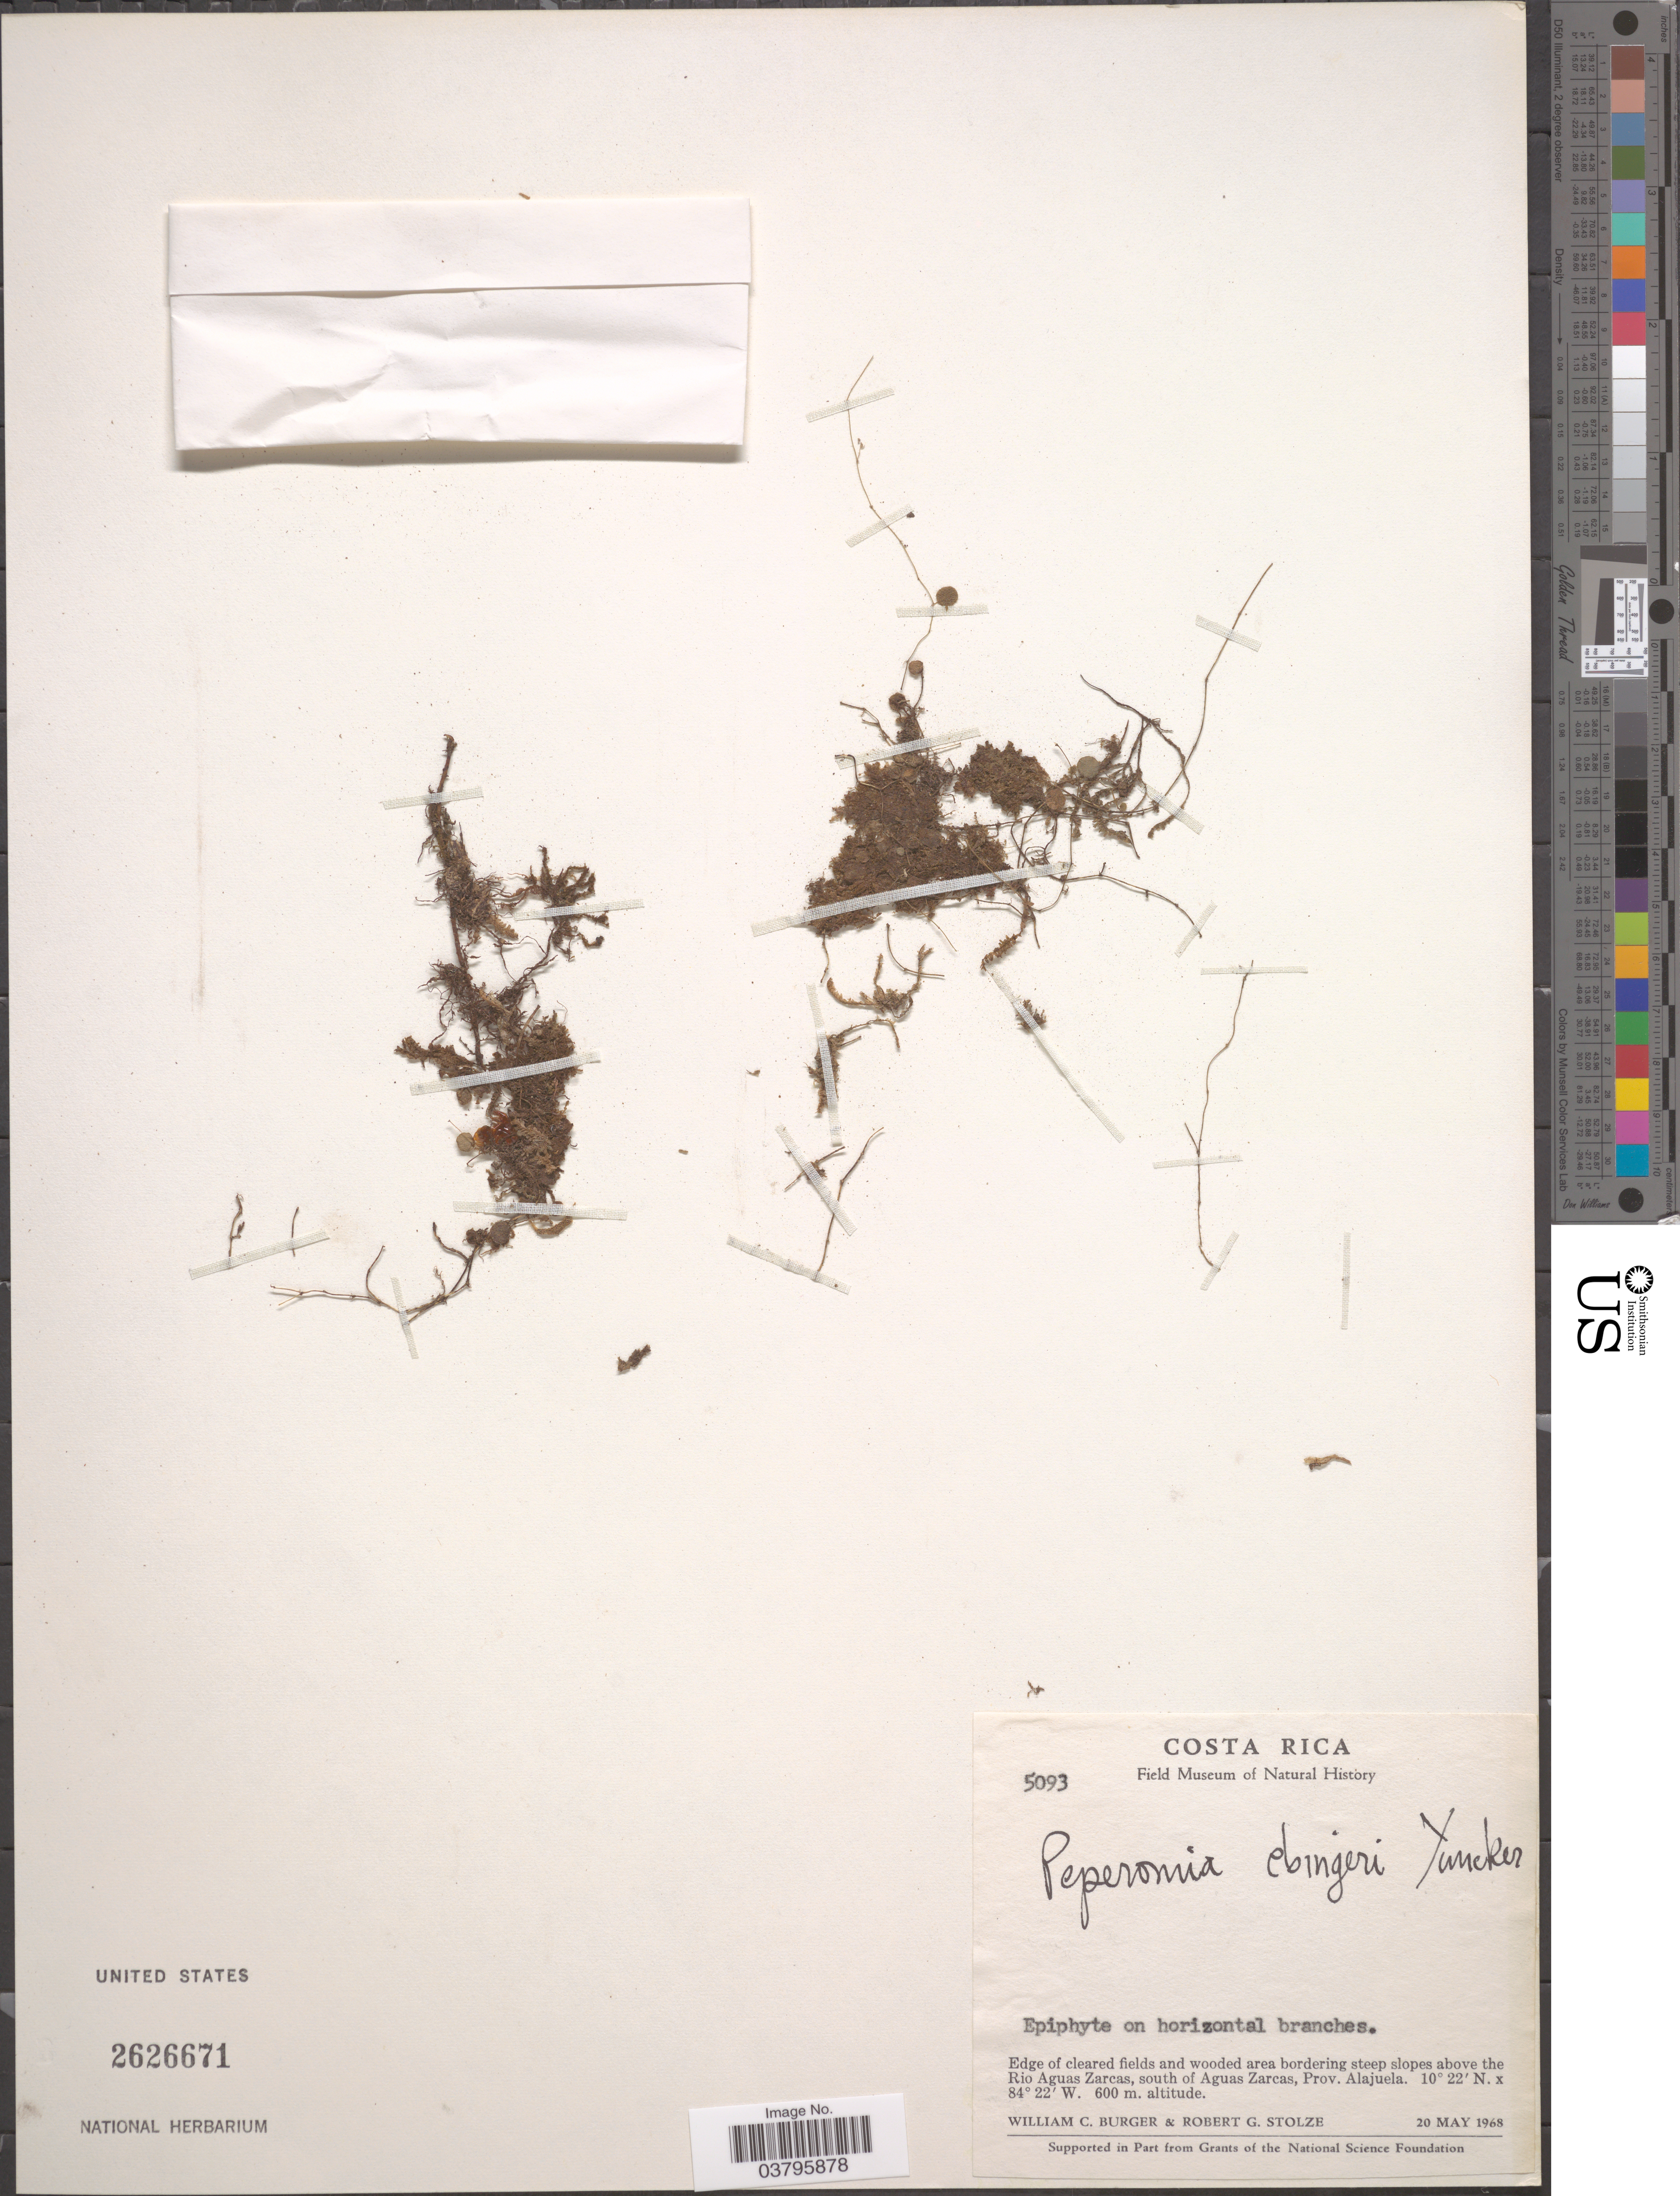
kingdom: Plantae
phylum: Tracheophyta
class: Magnoliopsida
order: Piperales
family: Piperaceae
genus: Peperomia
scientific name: Peperomia ebingeri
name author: Yunck.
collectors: W. Burger & R. G. Stolze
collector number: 5093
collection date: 1968-05-20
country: Costa Rica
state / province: Alajuela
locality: Edge of cleared fields and wooded area bordering steep slopes above the Rio Aguas Zarcas, south of Aguas Zarcas.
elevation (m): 600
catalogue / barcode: US 2626671